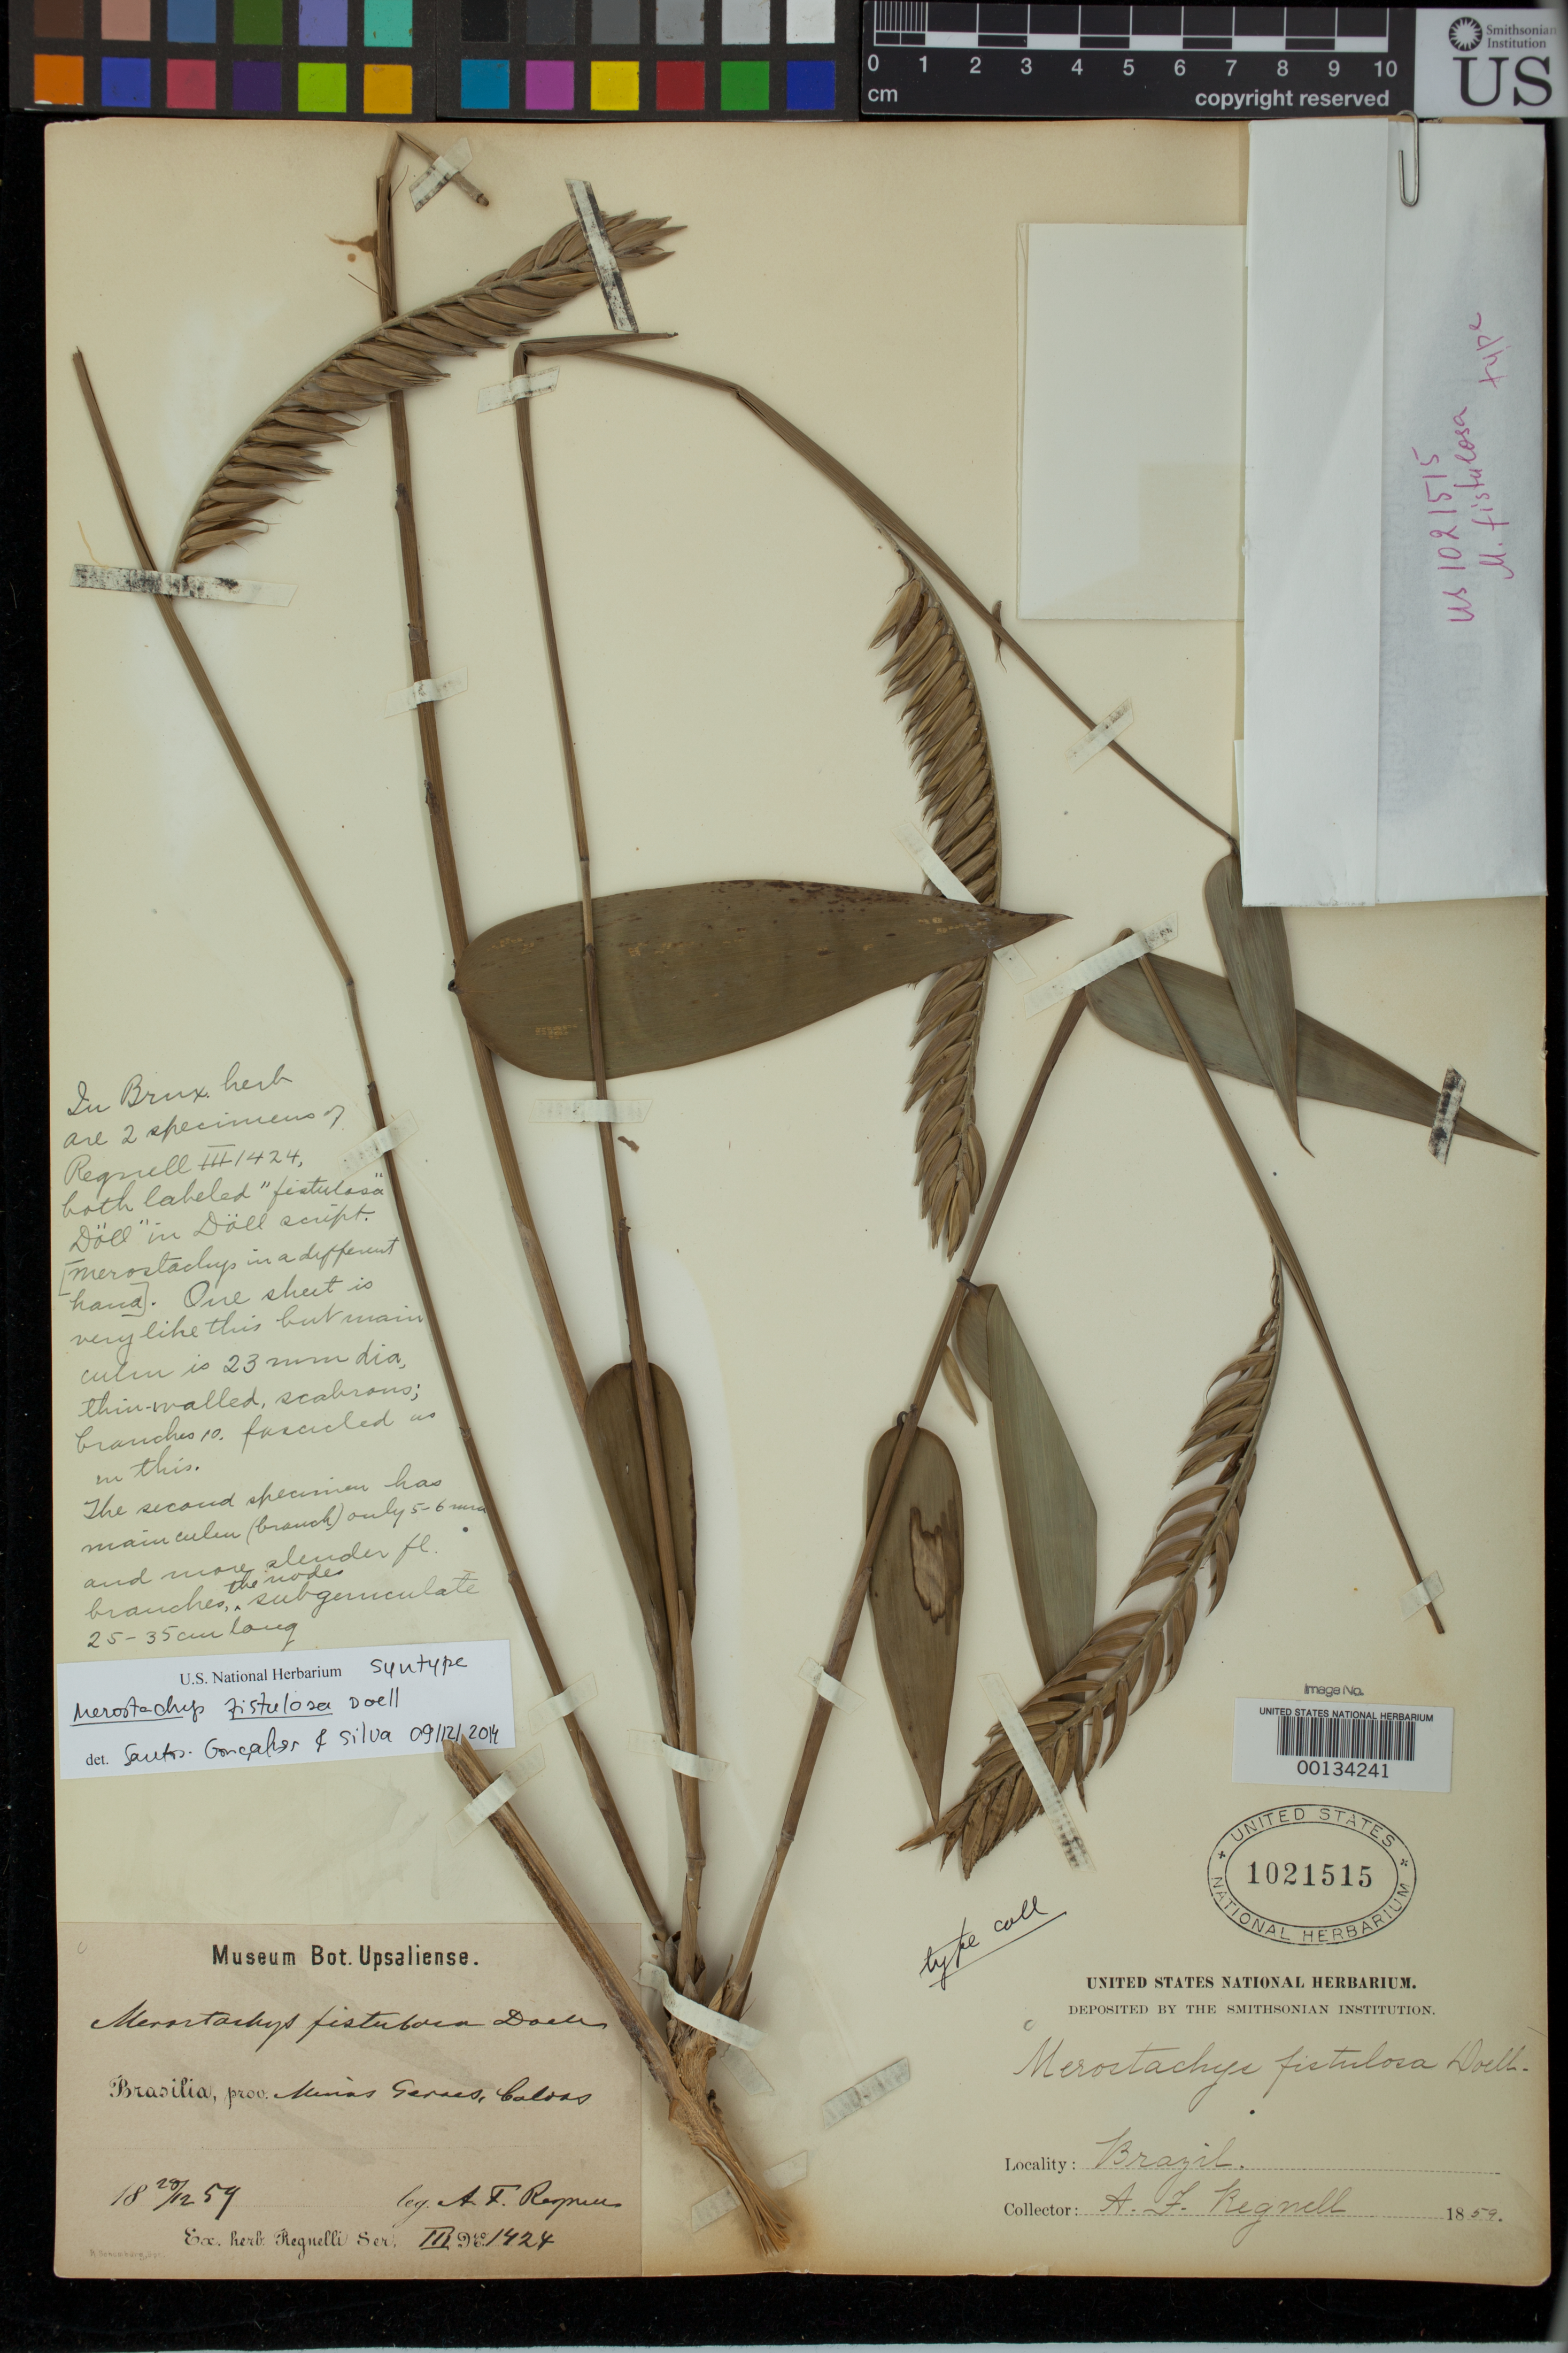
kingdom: Plantae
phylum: Tracheophyta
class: Liliopsida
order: Poales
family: Poaceae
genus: Merostachys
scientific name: Merostachys fistulosa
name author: Döll in Mart.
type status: Type Collection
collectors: A. F. Regnell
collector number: III 1424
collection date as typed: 28 Dec 1859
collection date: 1859-12-28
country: Brazil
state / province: Minas Gerais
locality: Caldas.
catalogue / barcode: US 1021515